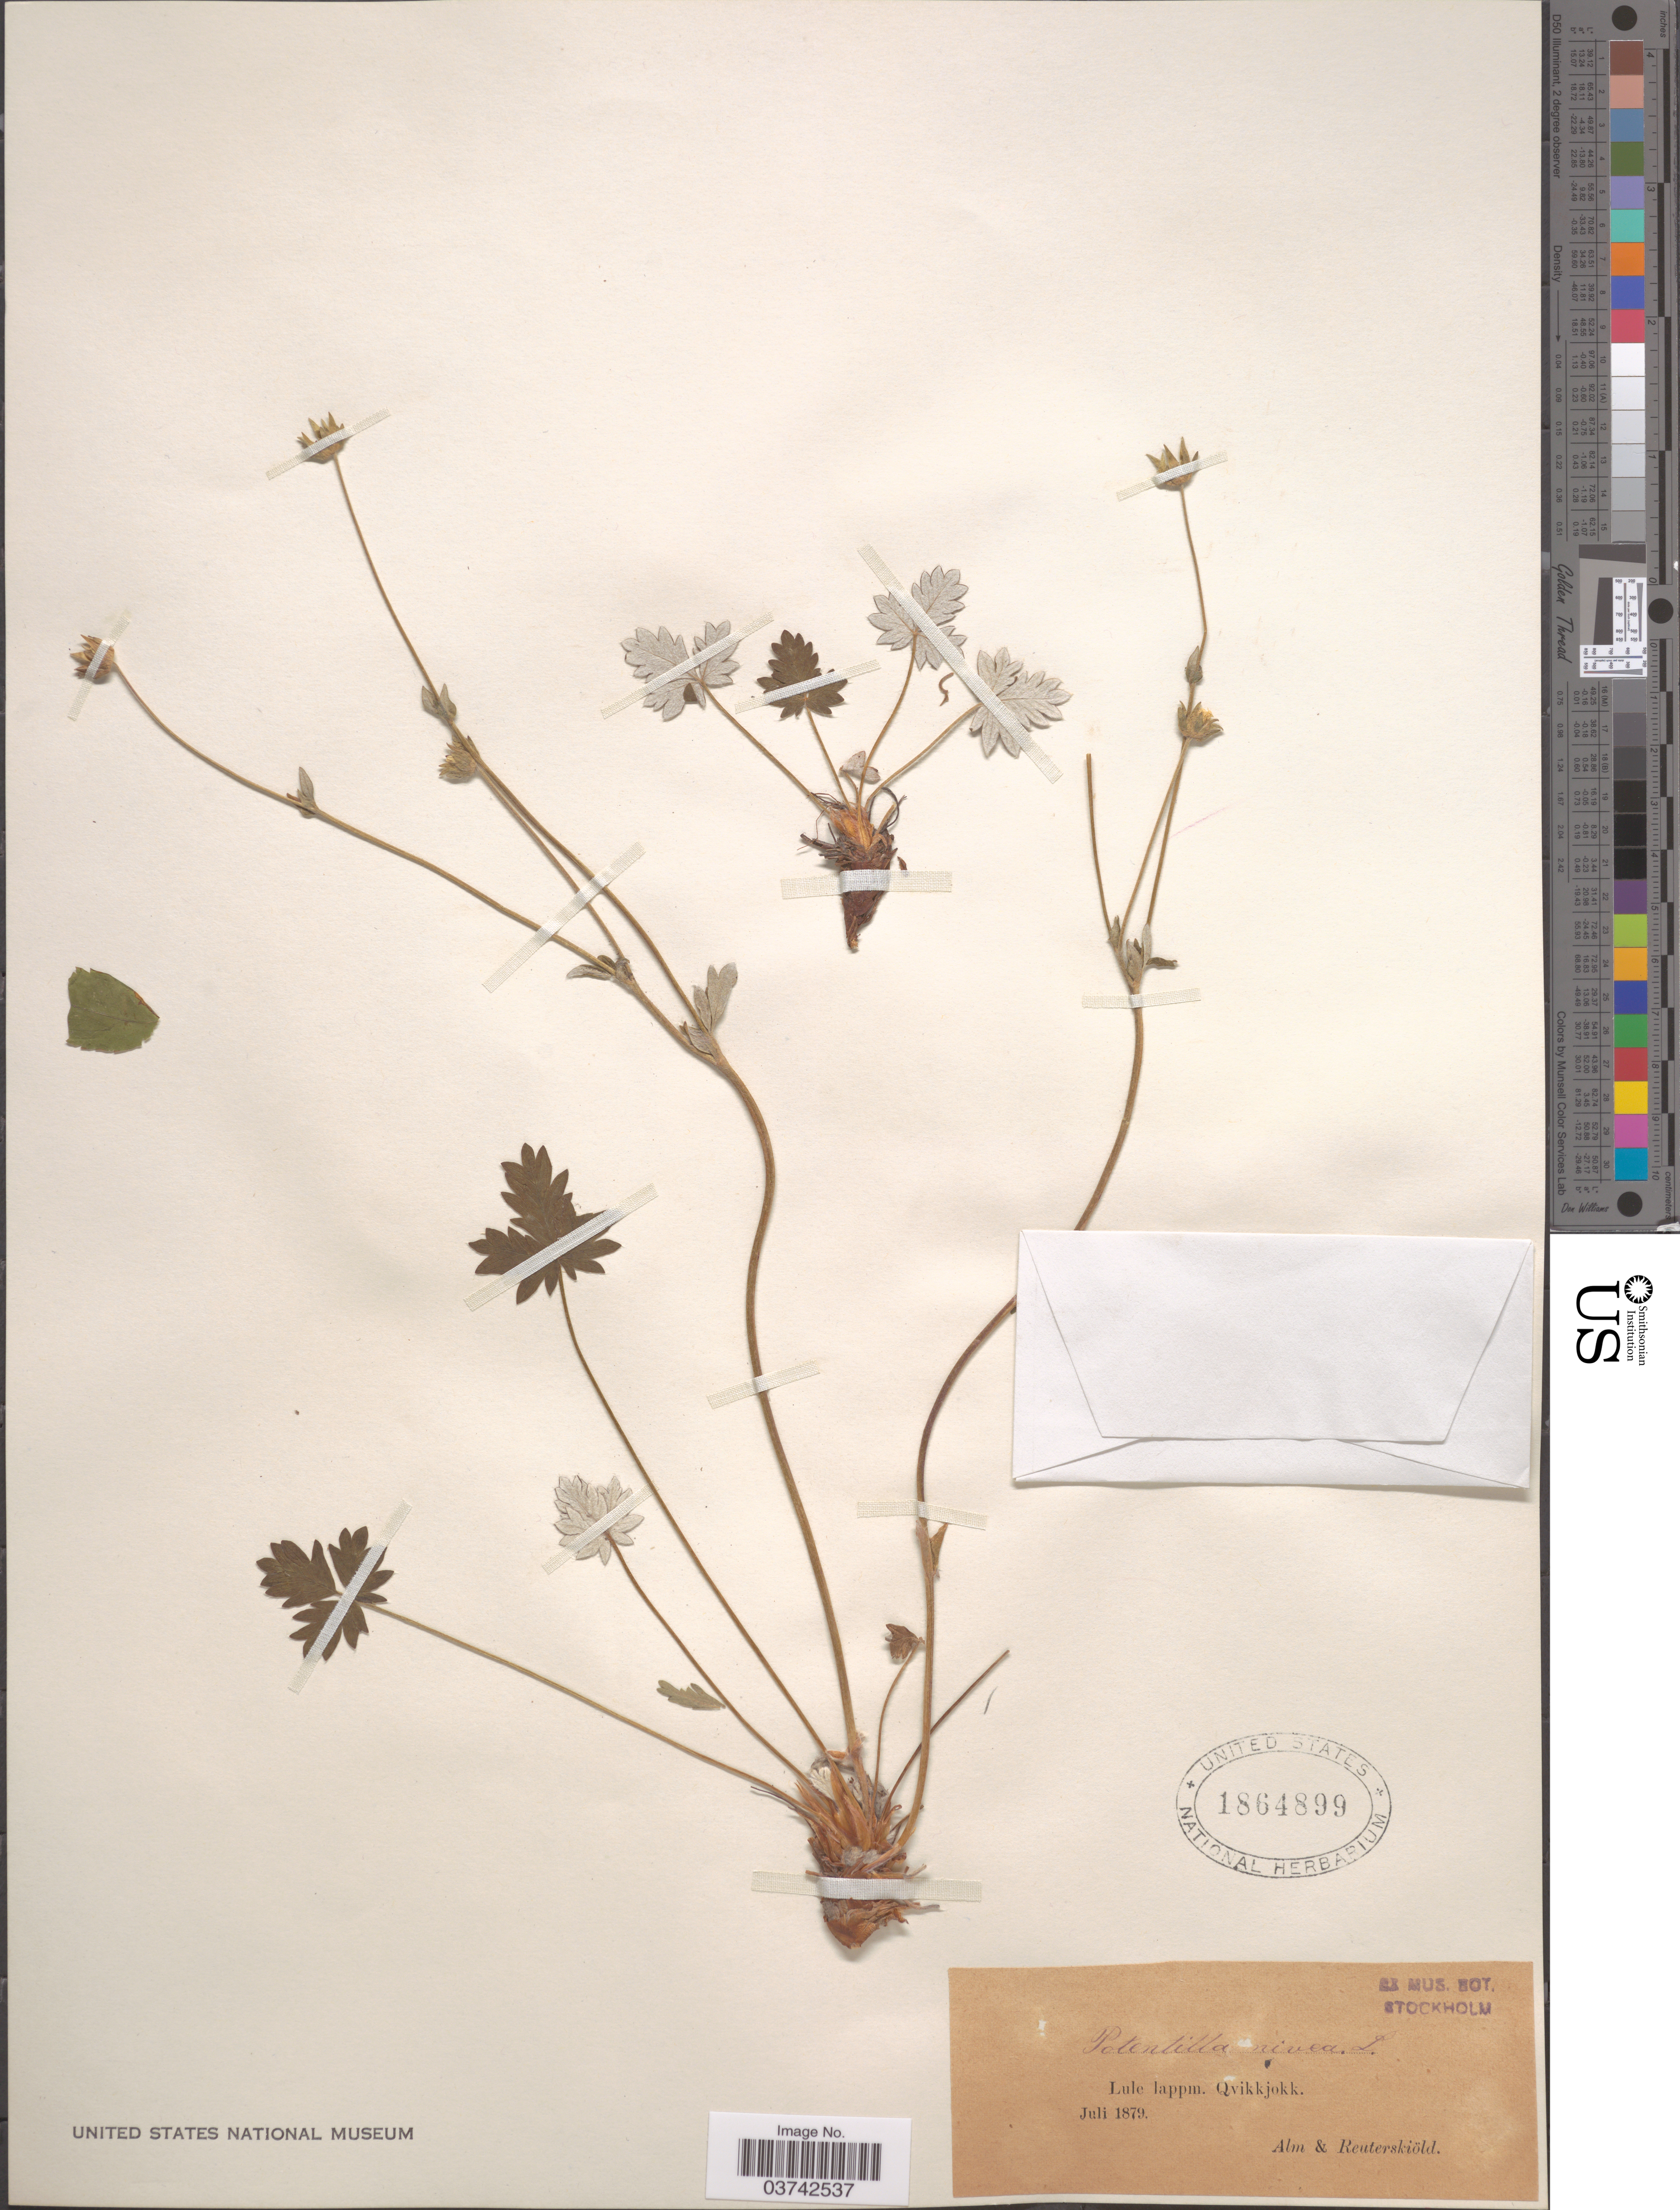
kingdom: Plantae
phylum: Tracheophyta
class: Magnoliopsida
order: Rosales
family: Rosaceae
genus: Potentilla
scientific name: Potentilla nivalis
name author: Csató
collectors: C. Alm & Reuterskiold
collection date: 1879-07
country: Sweden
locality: Lule lappm. Qvikkjokk.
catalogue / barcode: US 1864899